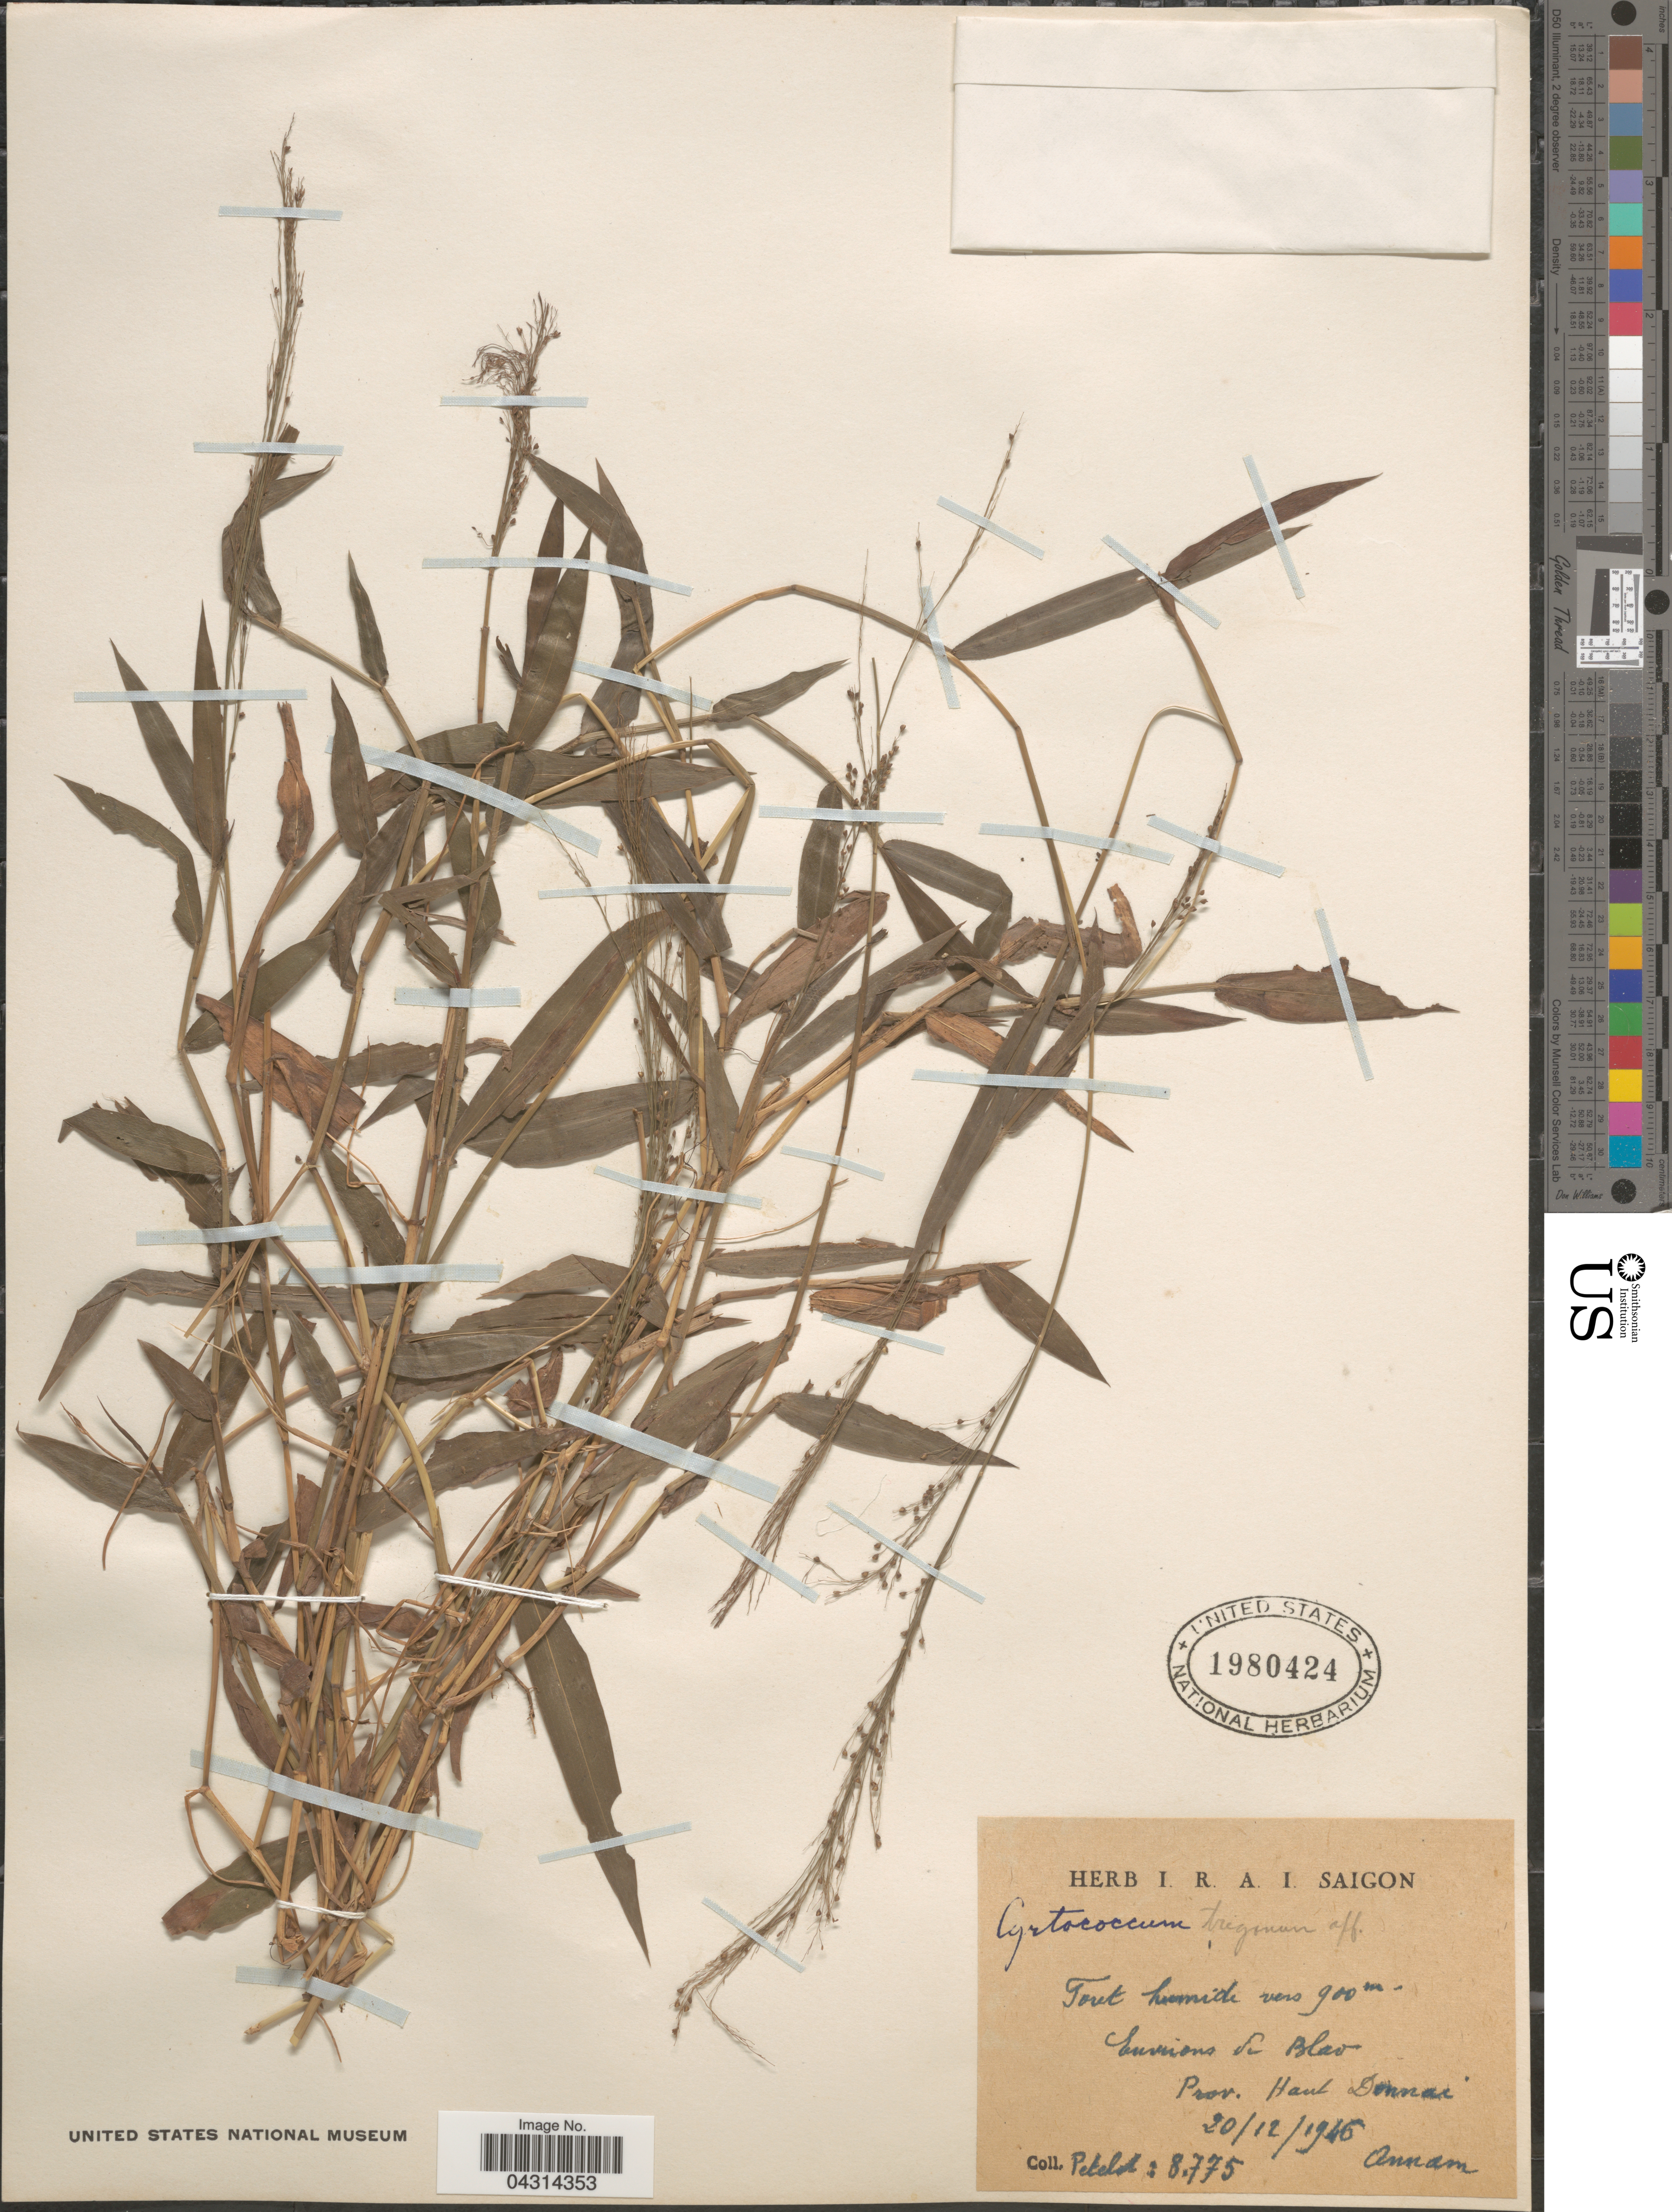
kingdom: Plantae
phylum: Tracheophyta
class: Liliopsida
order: Poales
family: Poaceae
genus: Cyrtococcum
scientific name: Cyrtococcum trigonum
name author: (Retz.) A. Camus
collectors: Pételot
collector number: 8775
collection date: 1946-12-20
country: Vietnam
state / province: Dong Nai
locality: Forêt humide. Environs de Blao. Prov. Haut Donnai. Annam.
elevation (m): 900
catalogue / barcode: US 1980424